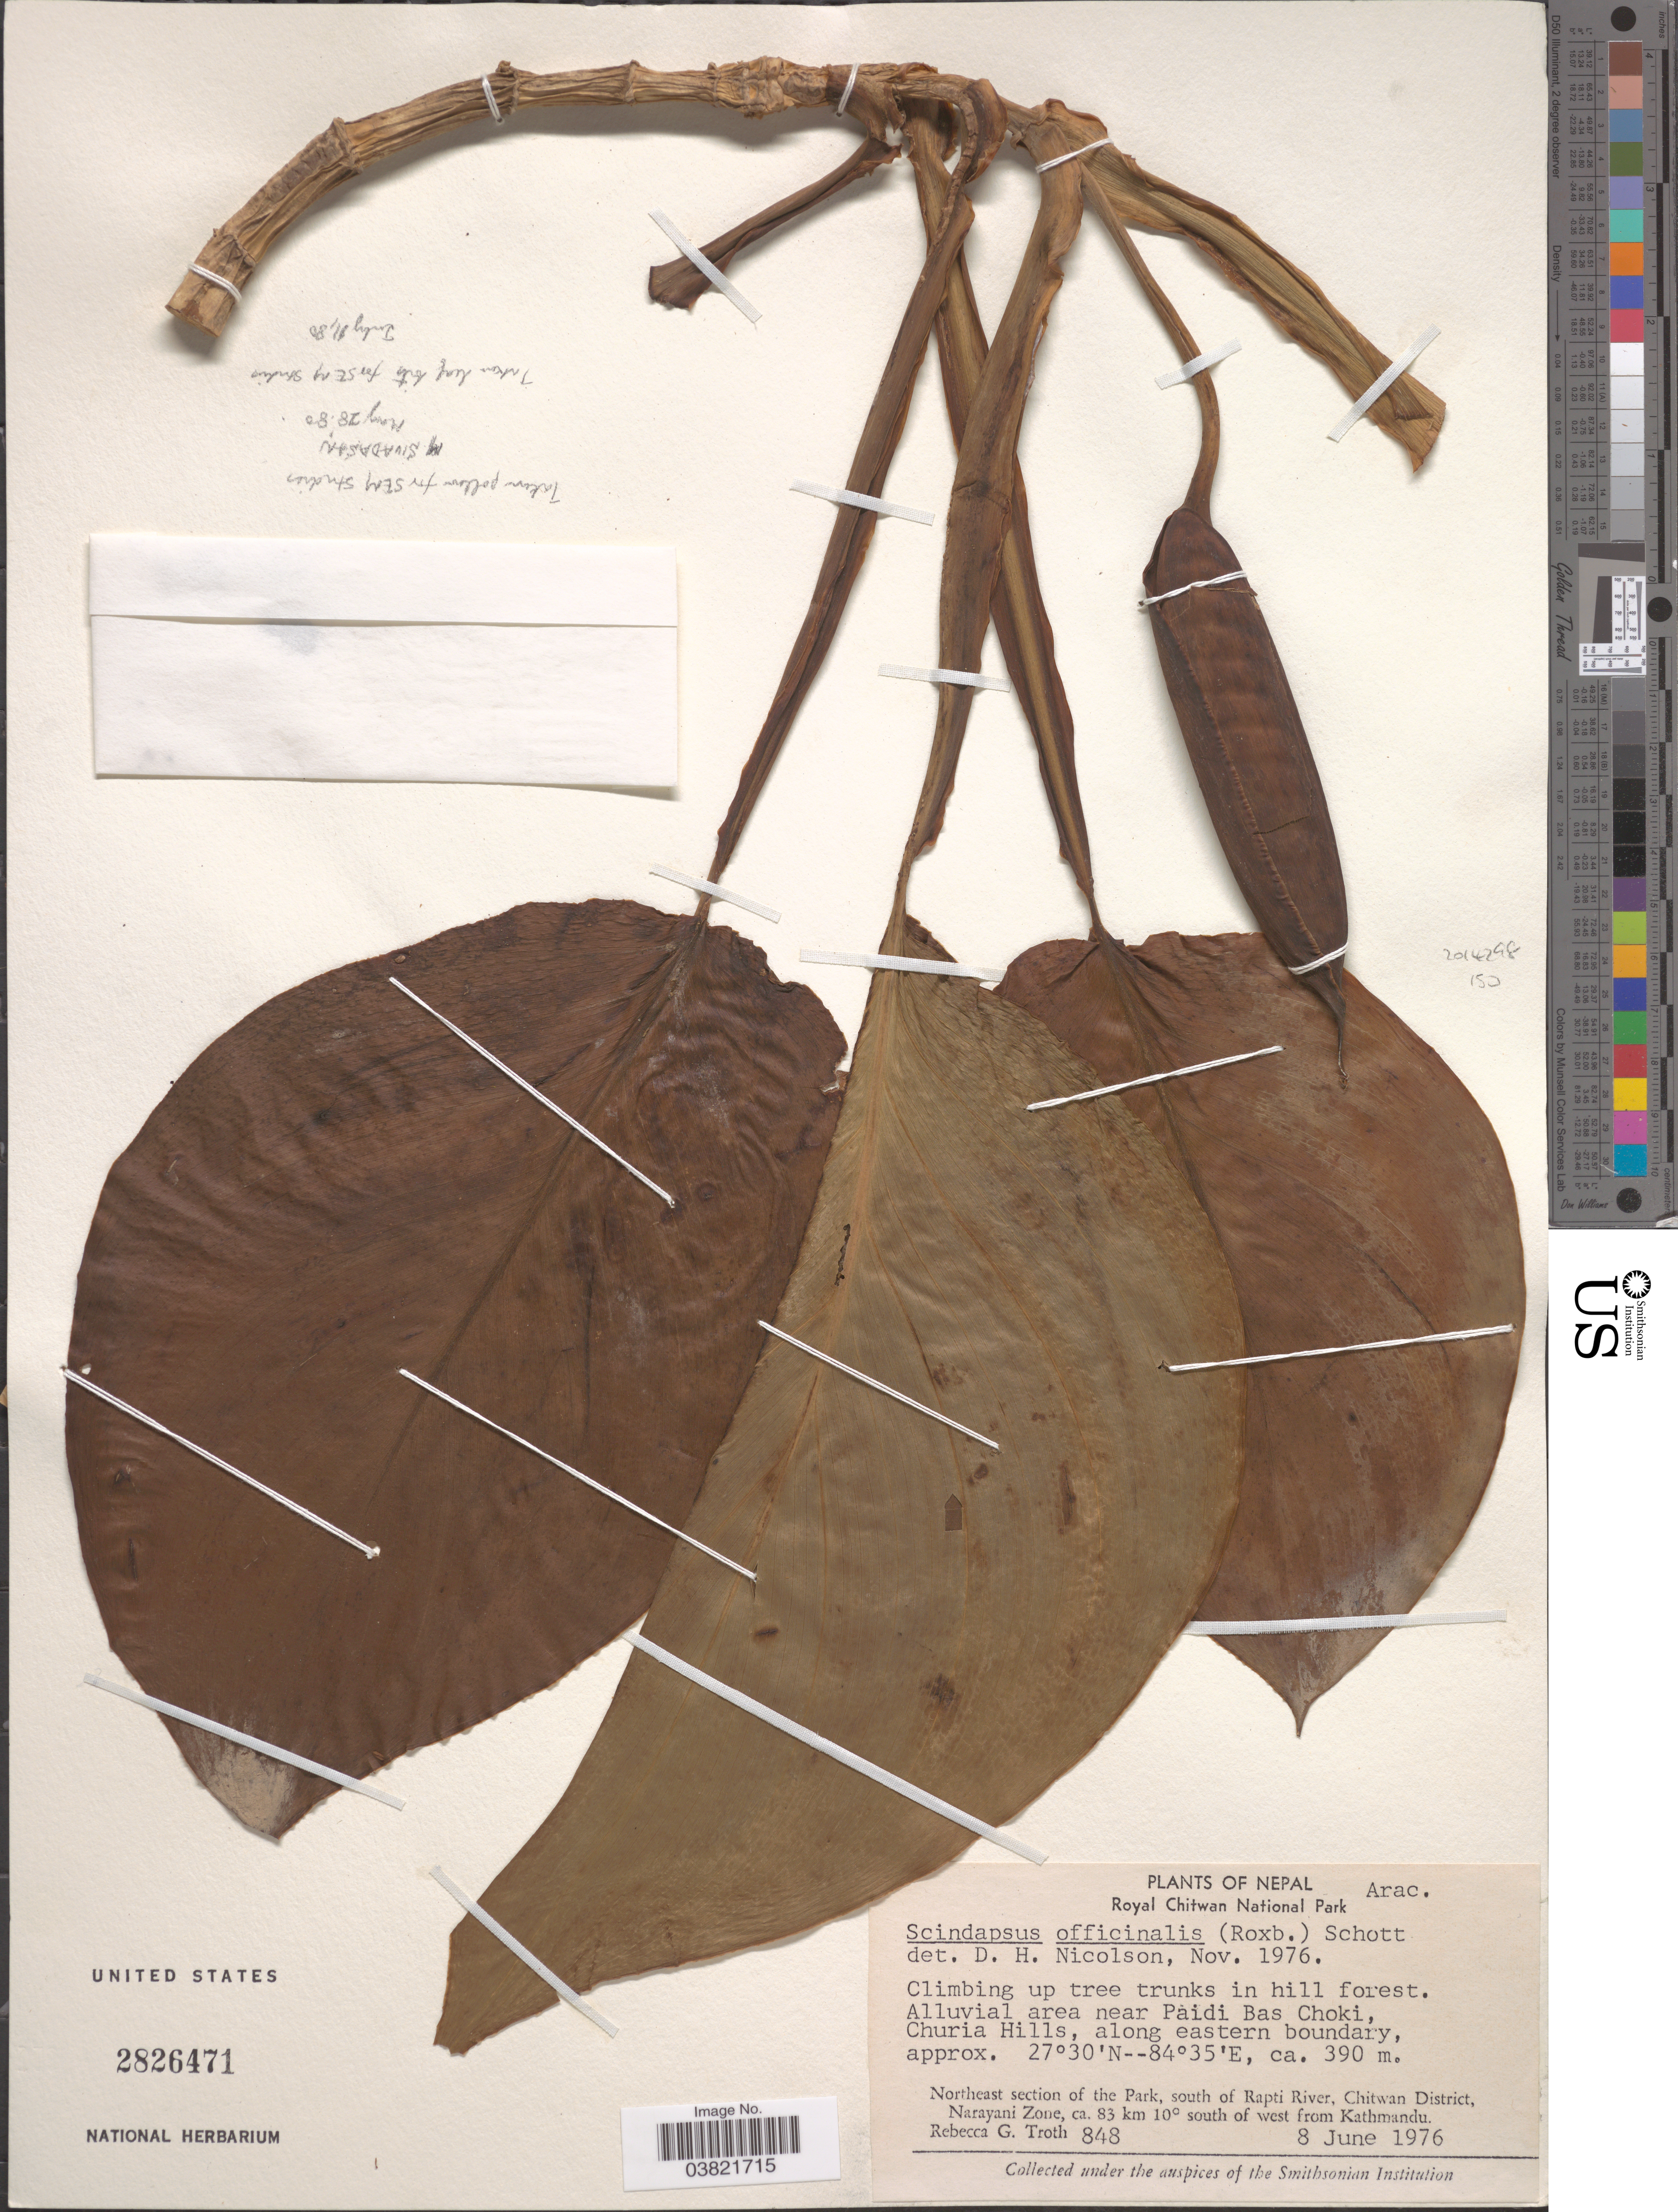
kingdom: Plantae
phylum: Tracheophyta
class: Liliopsida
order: Alismatales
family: Araceae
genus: Scindapsus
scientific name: Scindapsus officinalis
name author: (Roxb.) Schott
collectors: R. Troth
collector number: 848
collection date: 1976-06-08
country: Nepal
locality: Royal Chitwan National Park [unsure placement] Up tree trunks in hill forest. Alluvial area near Paidi Bas Choki, Churia Hills, along eastern boundary. Northeast section of the Park, south of Rapti River, Chitwan District, Narayani Zone, ca. 83 km 10° south of west from Kathmandu.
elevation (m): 390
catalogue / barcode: US 2826471